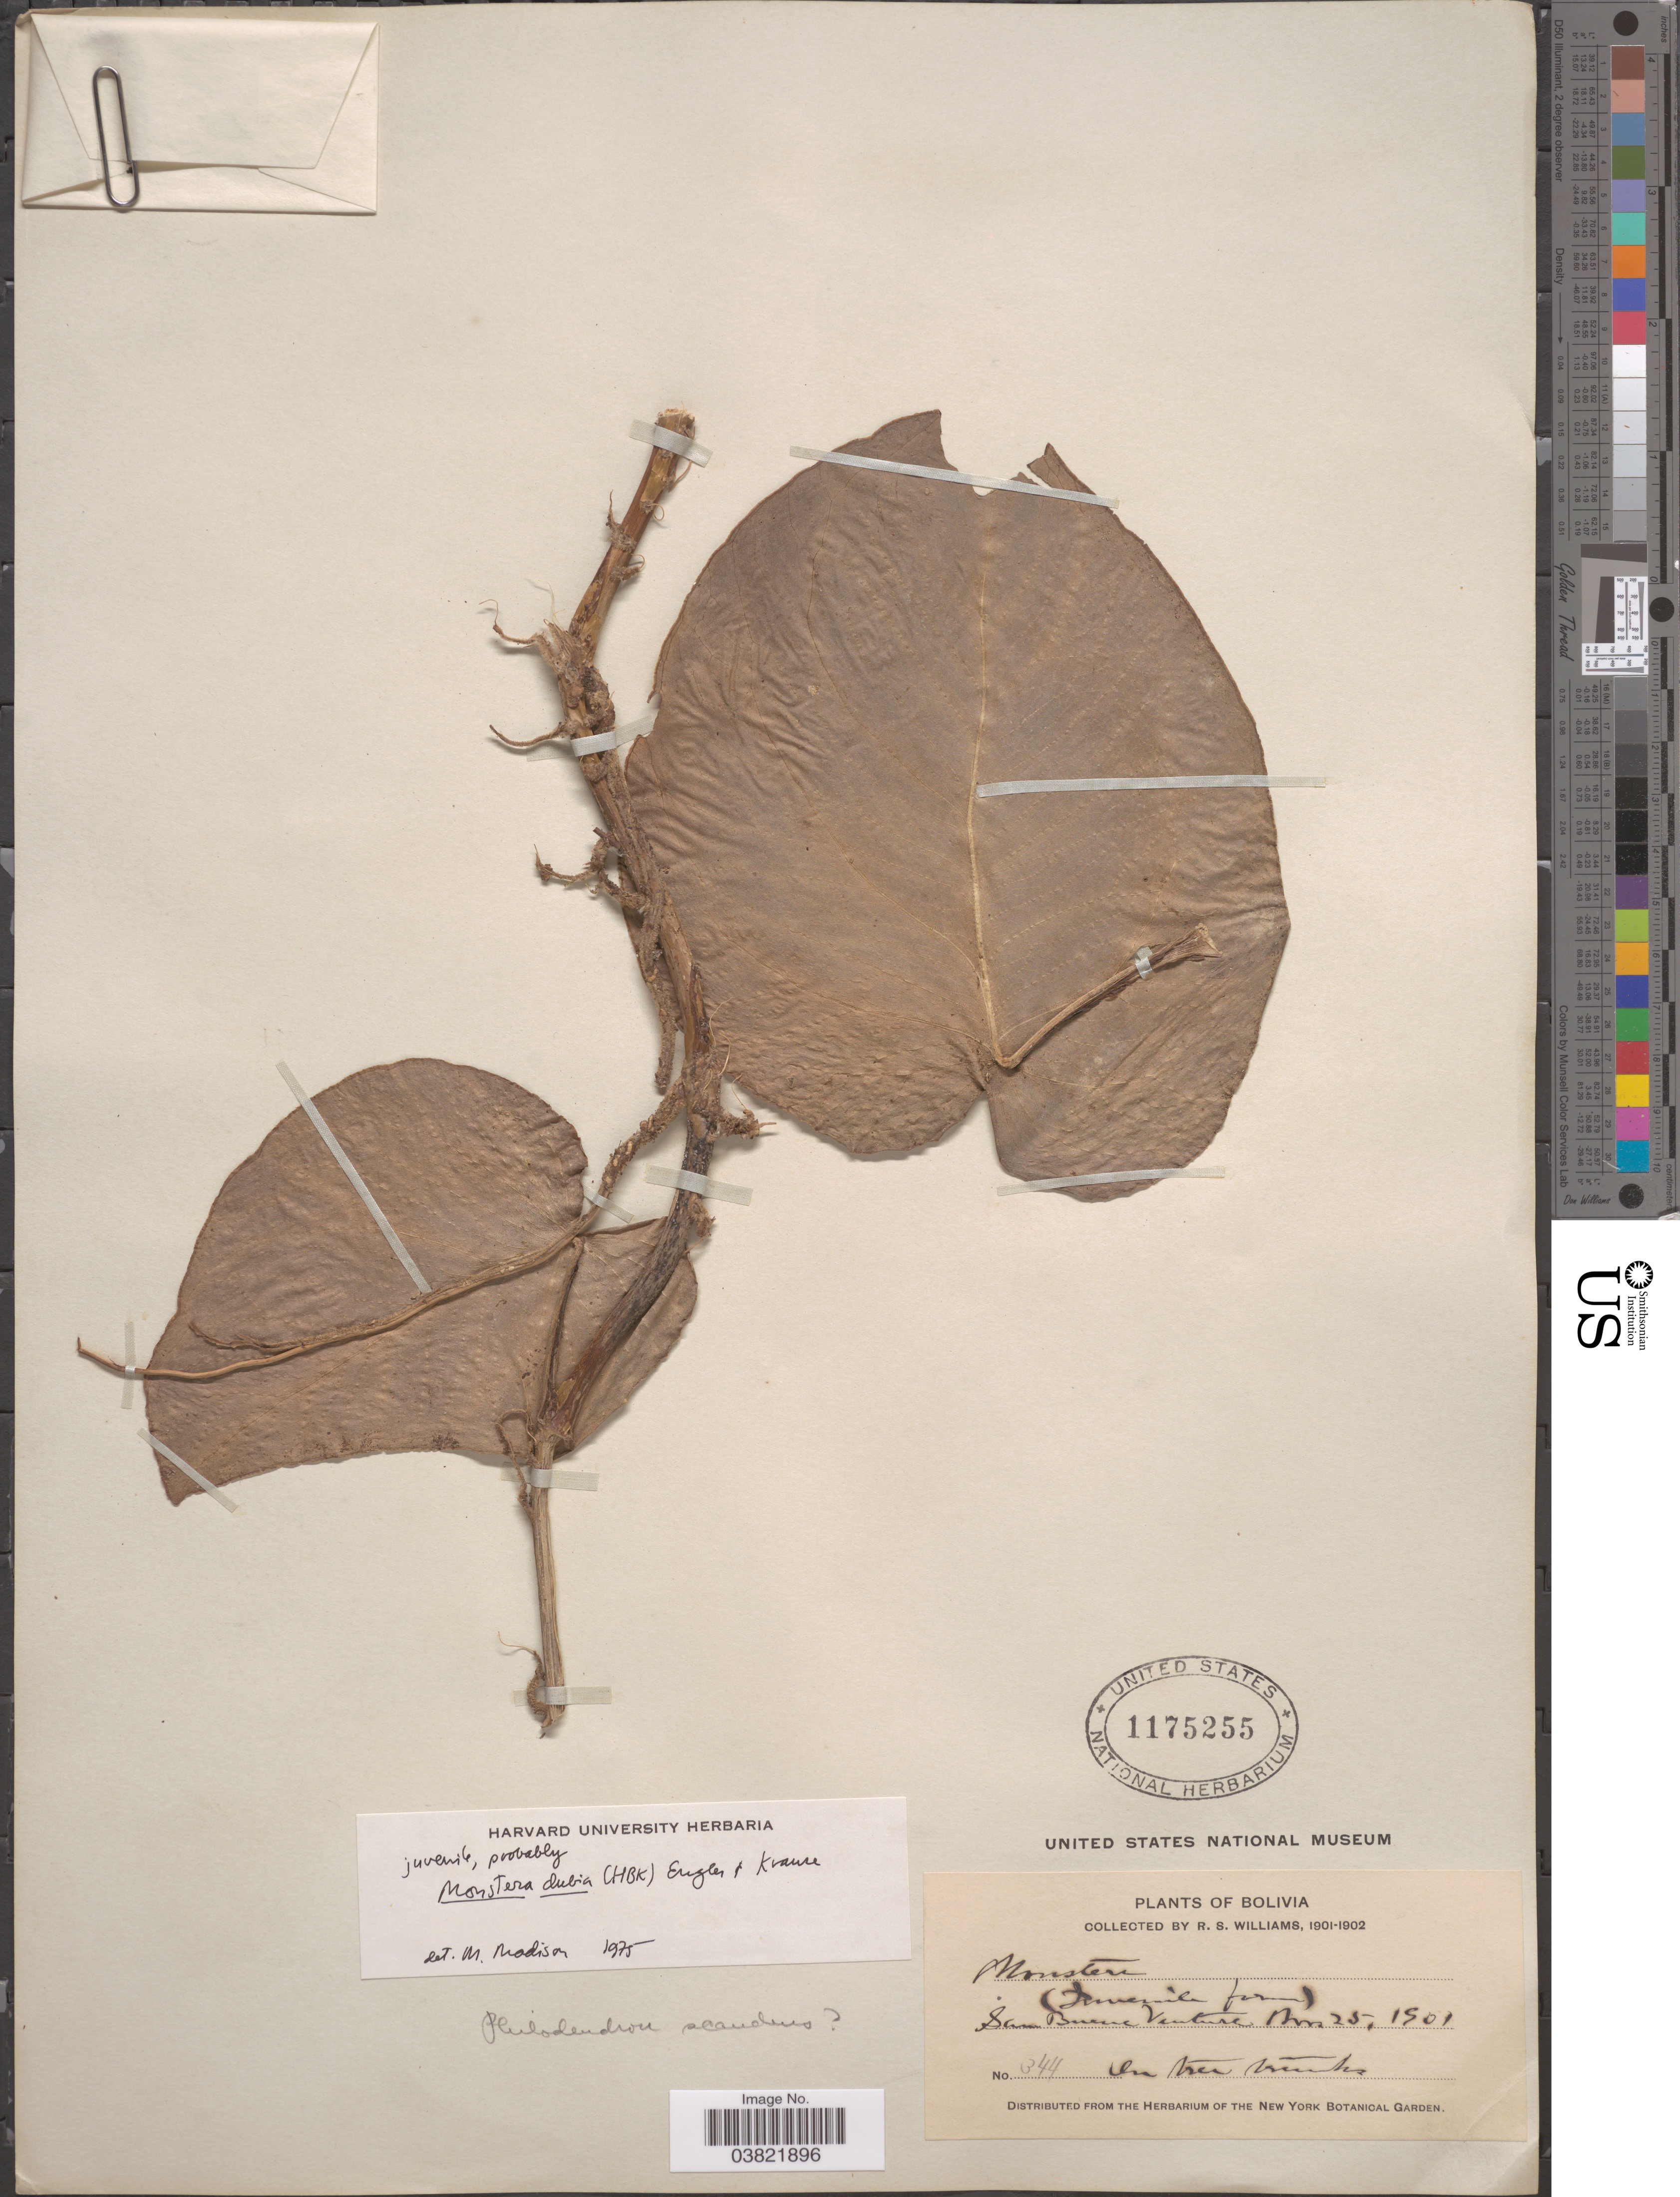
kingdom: Plantae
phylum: Tracheophyta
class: Liliopsida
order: Alismatales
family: Araceae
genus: Monstera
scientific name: Monstera dubia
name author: (Kunth) Engl. & K. Krause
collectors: R. S. Williams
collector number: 344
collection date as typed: Nov. 25, 1901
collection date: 1901-11-25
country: Bolivia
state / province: La Paz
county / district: Iturralde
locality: San Buena Ventura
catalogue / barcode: US 1175255